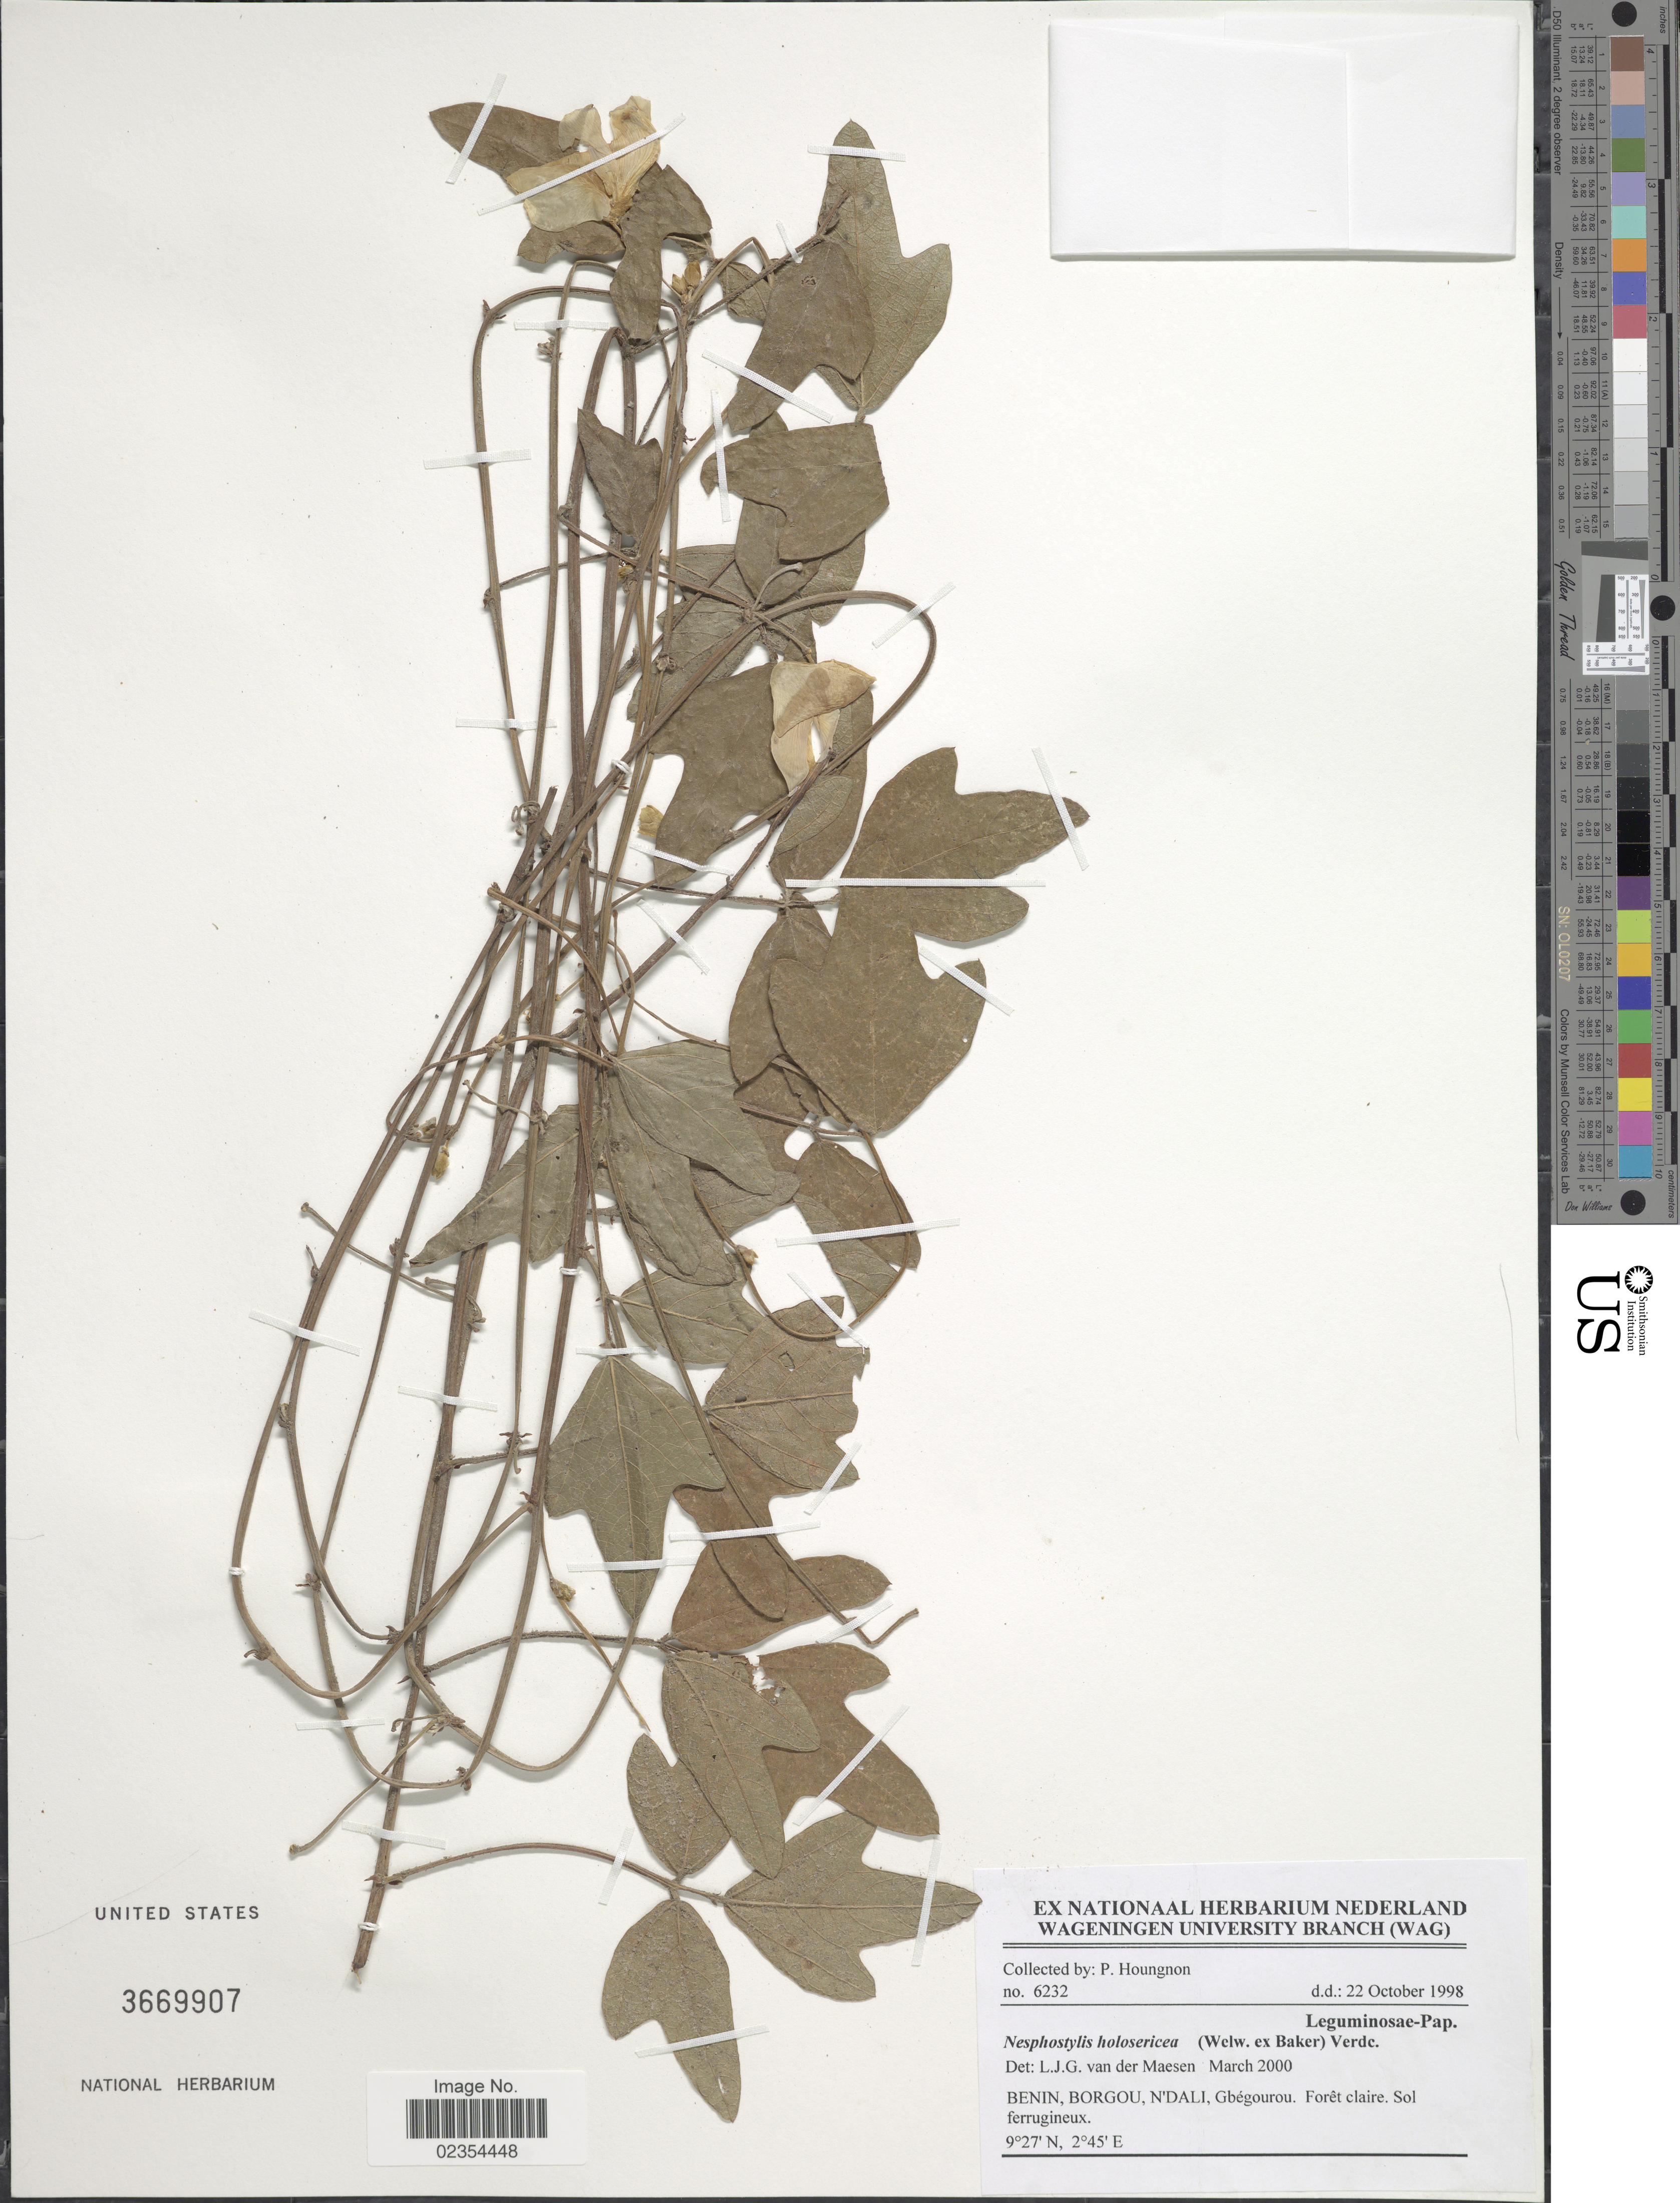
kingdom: Plantae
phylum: Tracheophyta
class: Magnoliopsida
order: Fabales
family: Fabaceae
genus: Nesphostylis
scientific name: Nesphostylis holosericea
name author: (Baker) Verdc.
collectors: P. Houngnon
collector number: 6232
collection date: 1998-10-22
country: Benin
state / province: Borgou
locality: N'Dali, Gbegourou.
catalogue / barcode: US 3669907